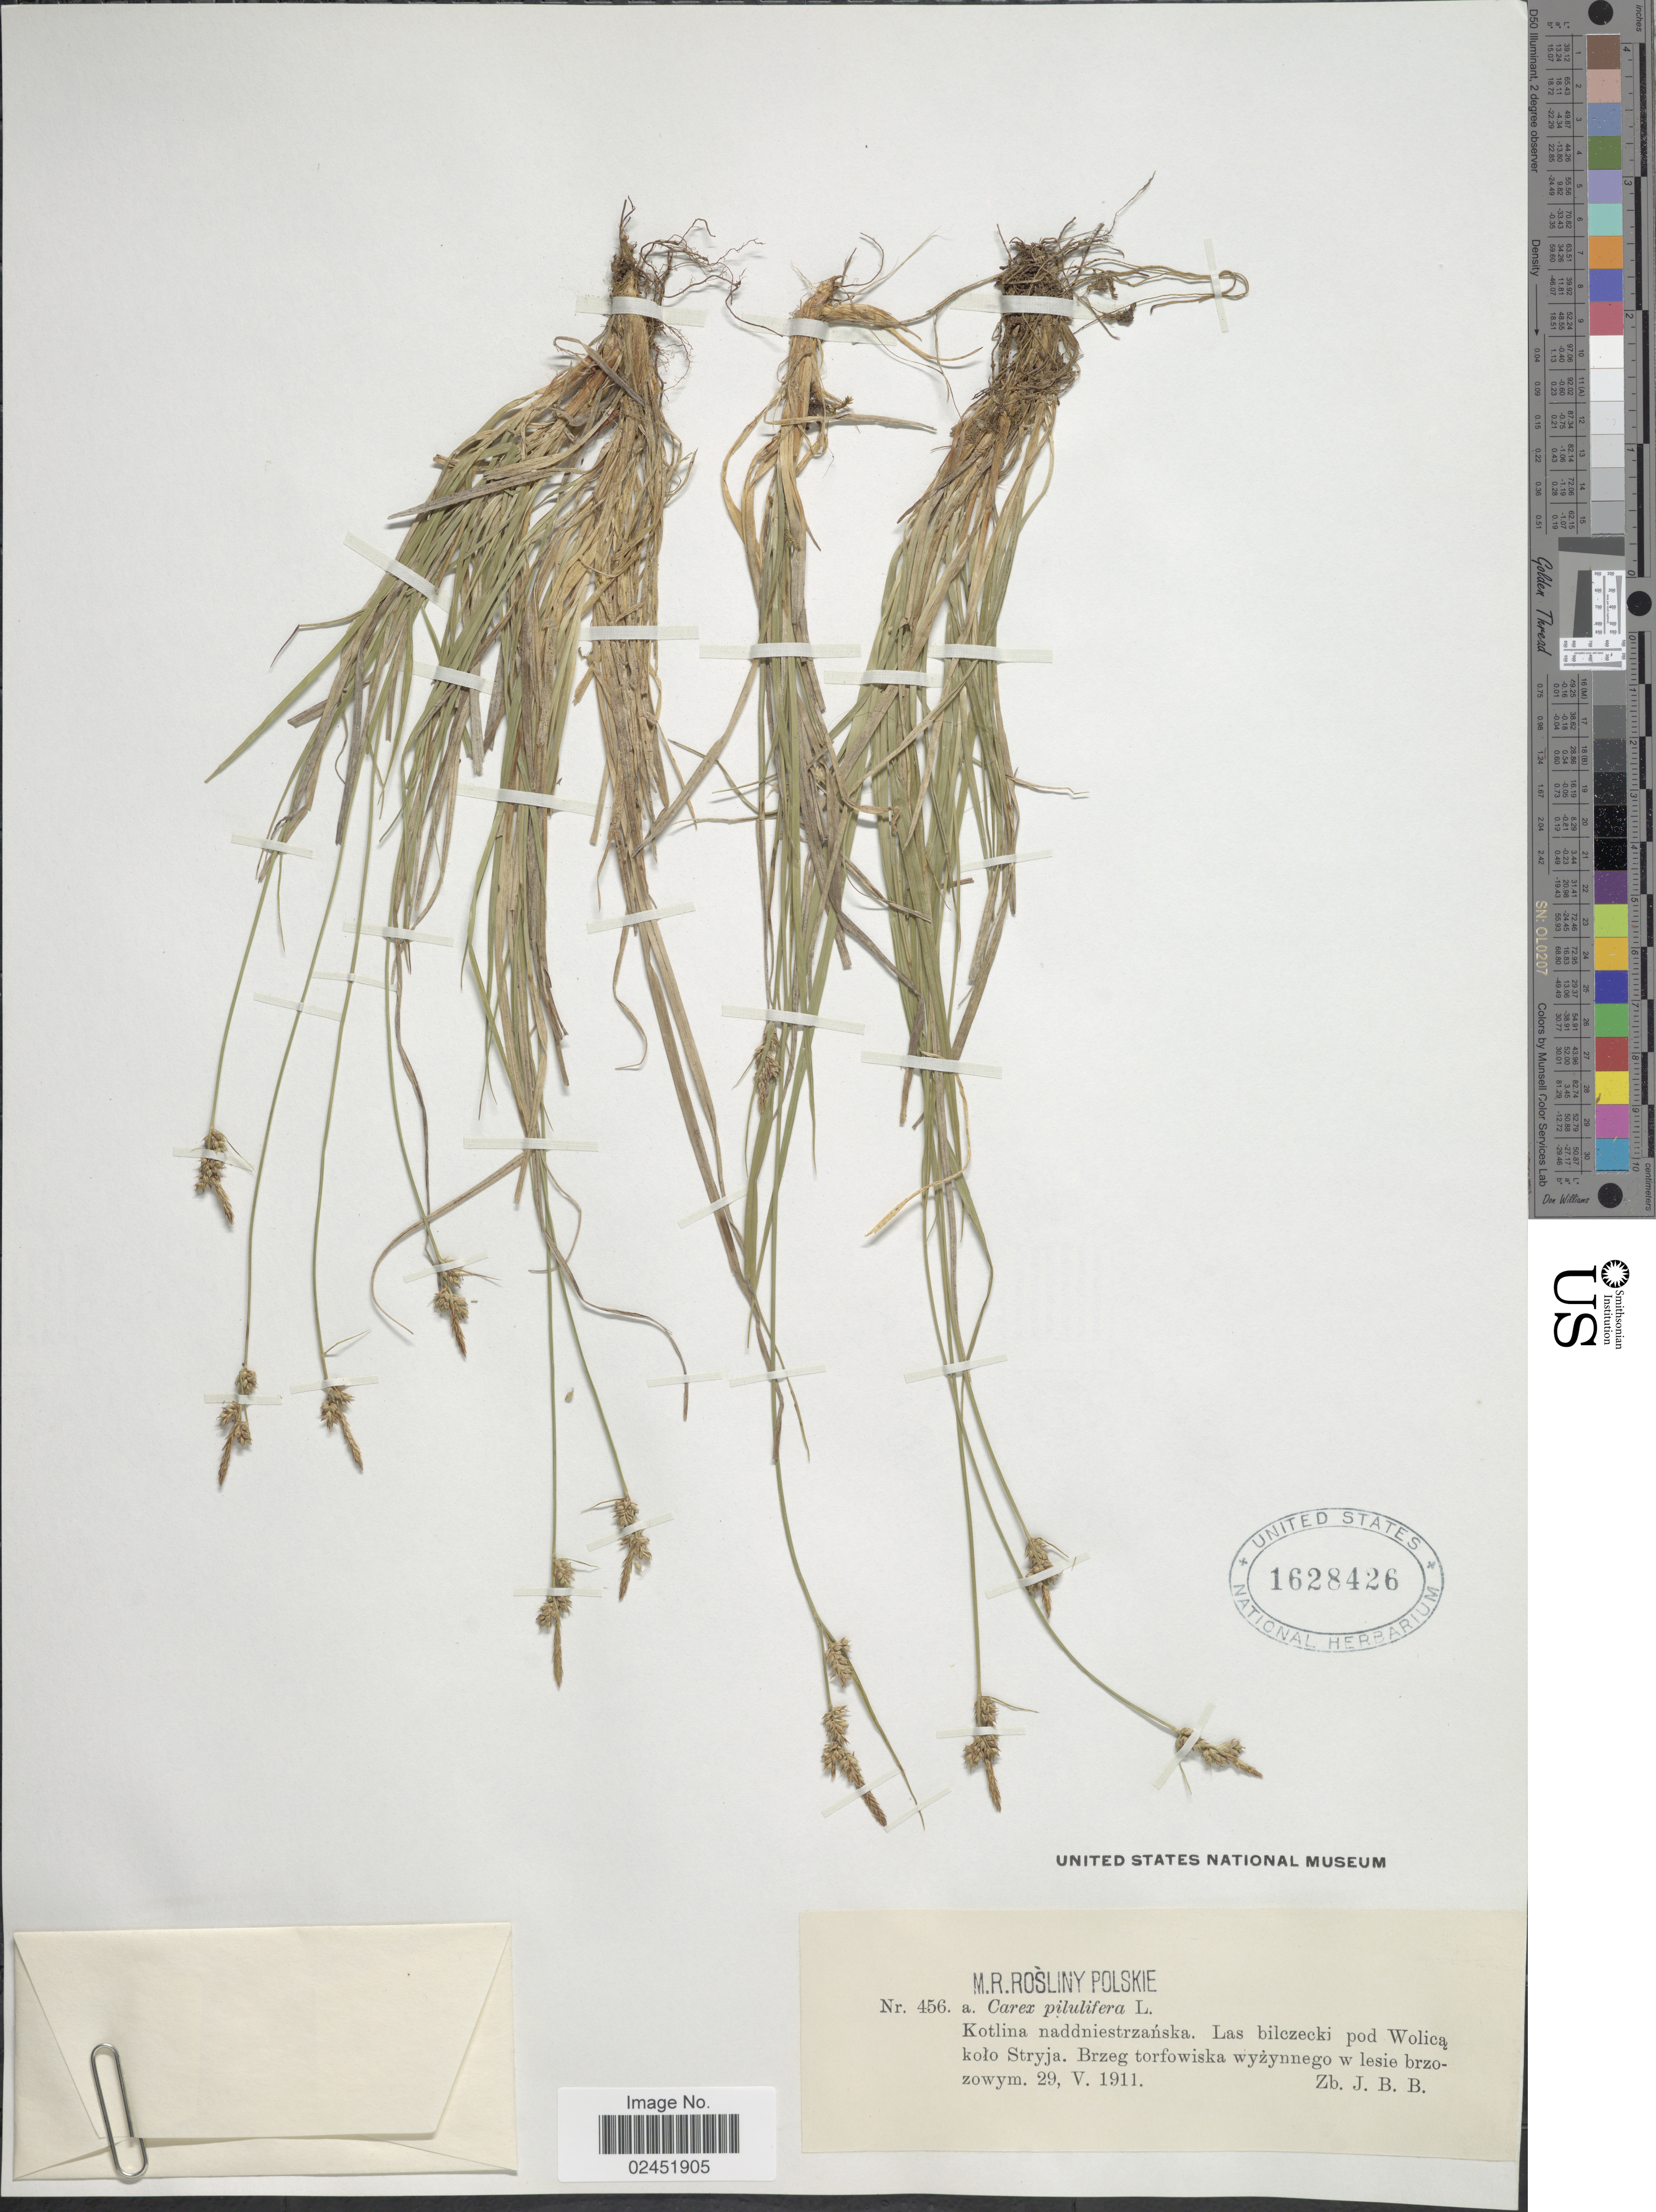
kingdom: Plantae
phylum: Tracheophyta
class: Liliopsida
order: Poales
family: Cyperaceae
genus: Carex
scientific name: Carex pilulifera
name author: L.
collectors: W. J. B. B.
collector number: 456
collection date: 1911-05-29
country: Poland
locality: Kotlina naddniestrzanska. Las bilczecki pod Wolica kolo Stryja.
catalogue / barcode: US 1628426